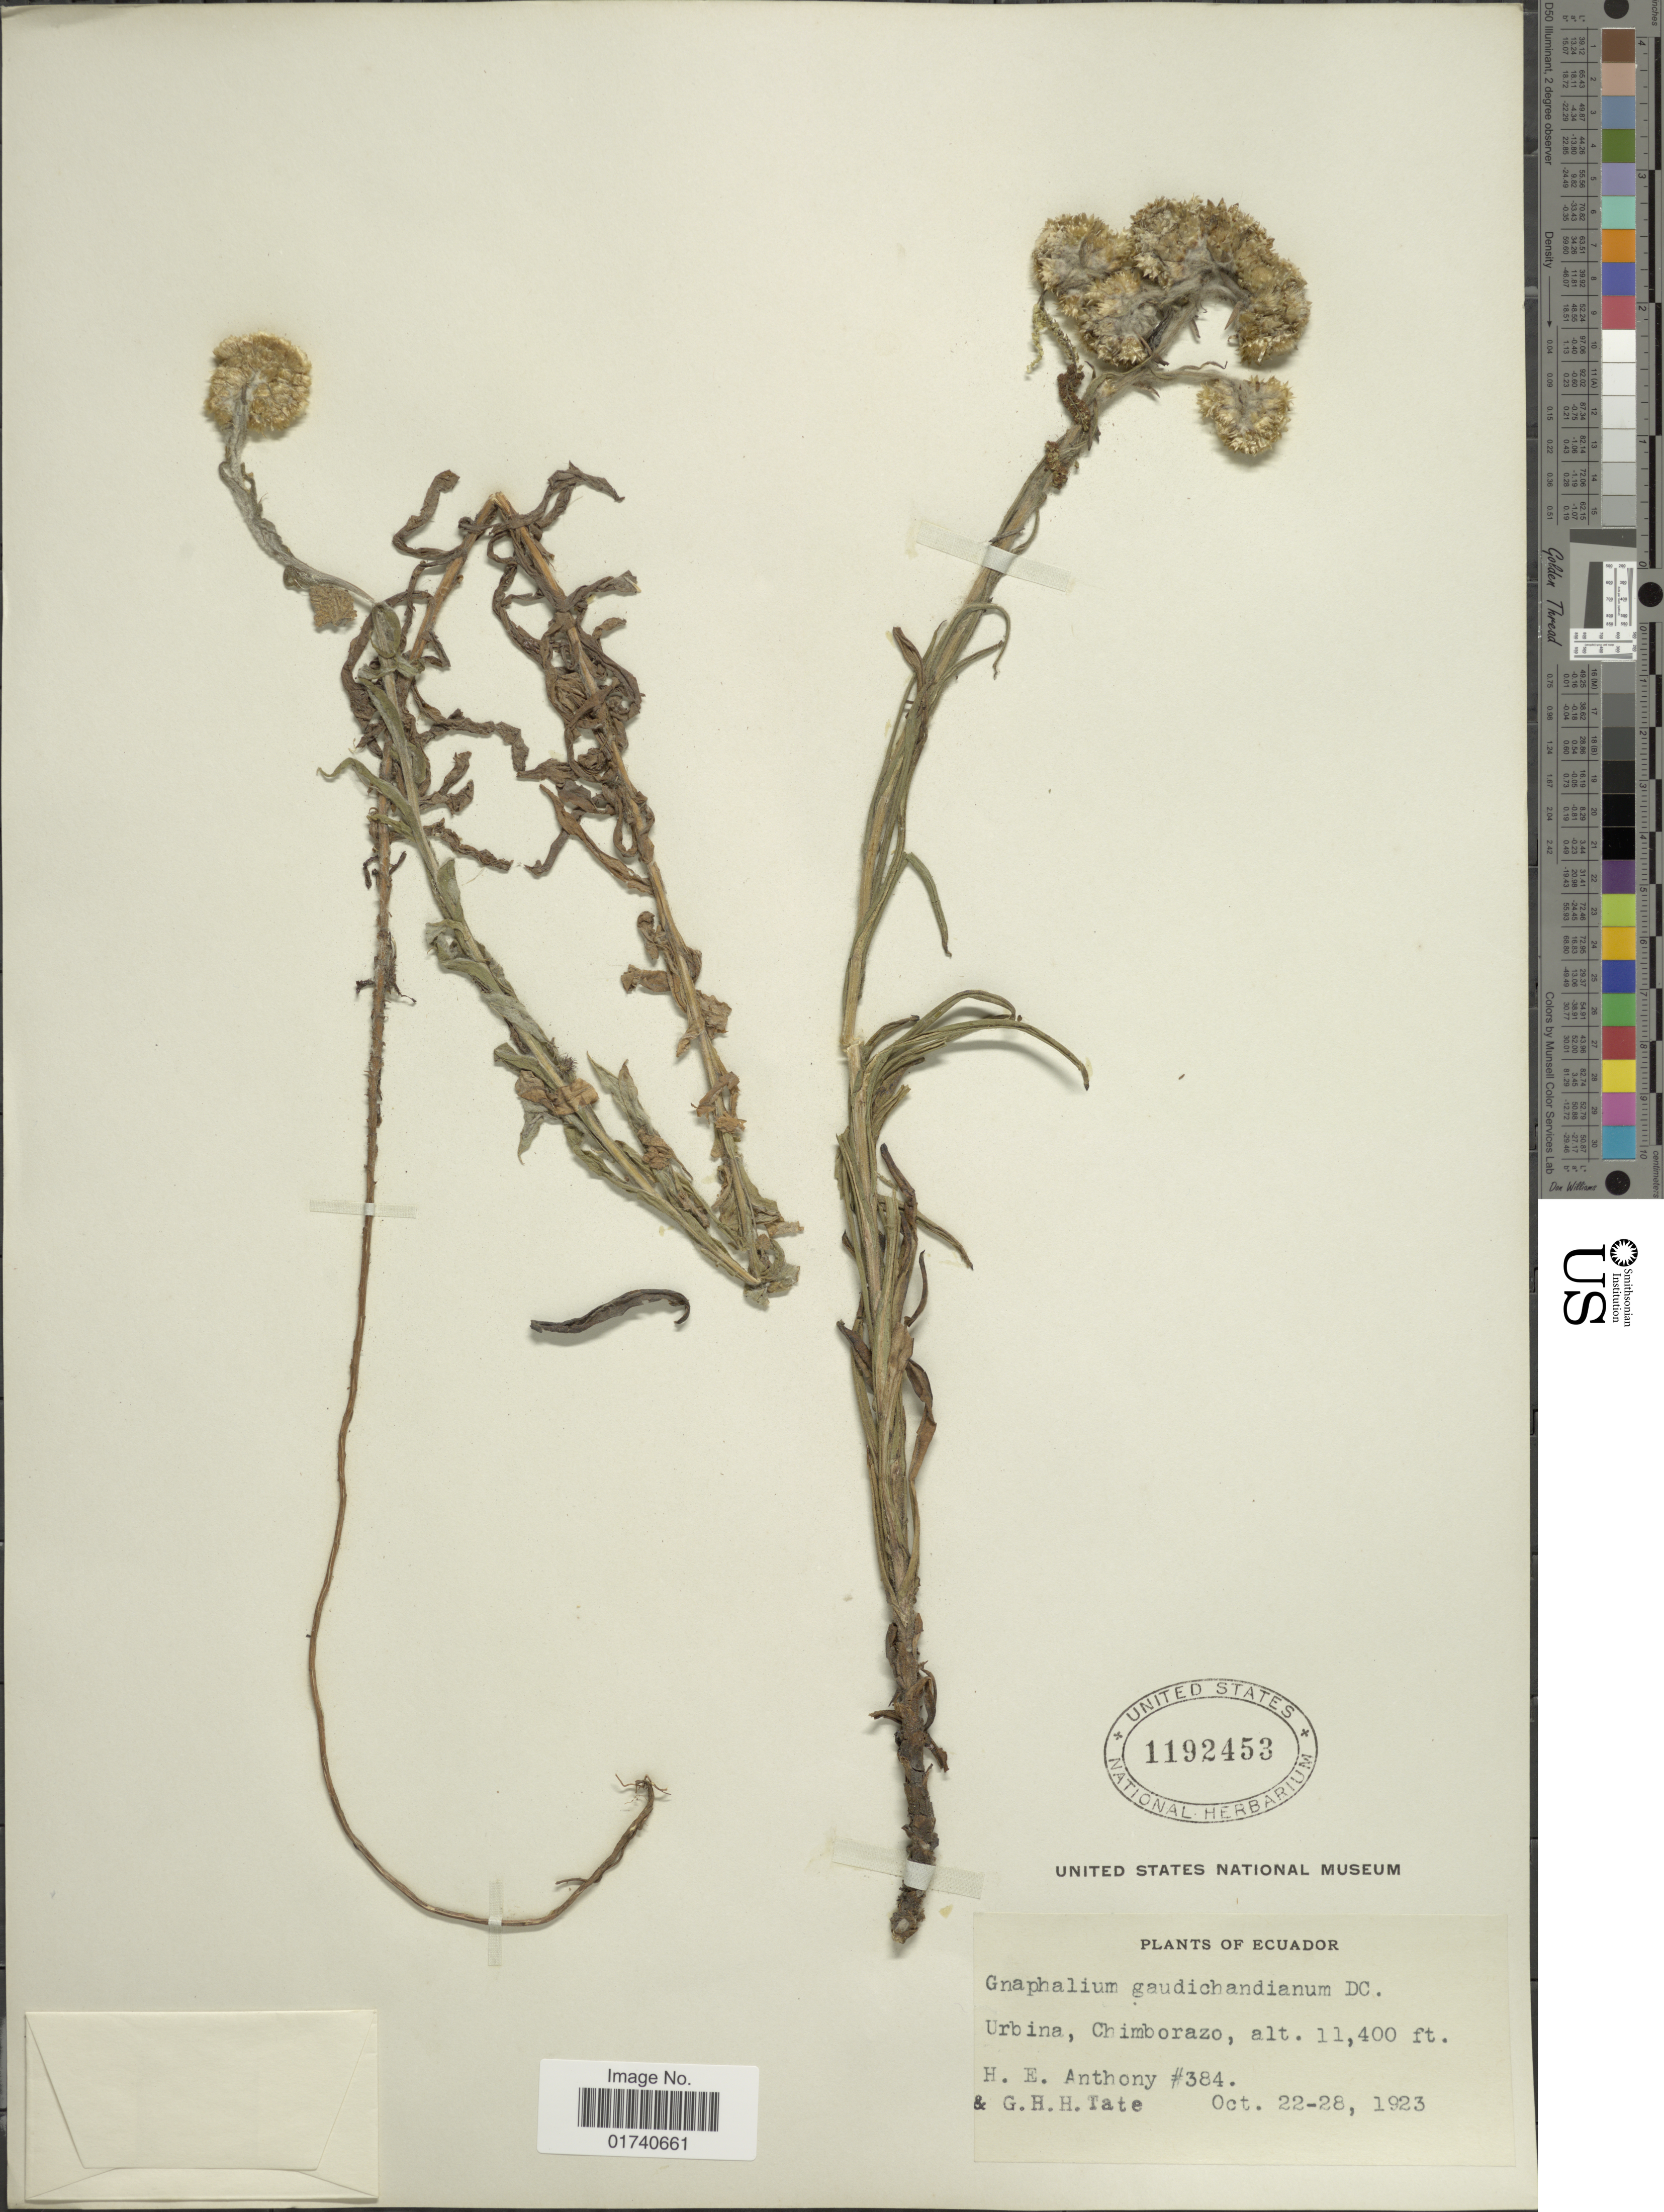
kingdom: Plantae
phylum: Tracheophyta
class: Magnoliopsida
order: Asterales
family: Asteraceae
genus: Pseudognaphalium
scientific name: Pseudognaphalium gaudichaudianum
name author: (DC.) Anderb.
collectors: H. E. Anthony & G. H. H.Tate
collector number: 384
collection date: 1923-10-22/1923-10-28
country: Ecuador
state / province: Chimborazo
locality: Urbina.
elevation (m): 3475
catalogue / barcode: US 1192453